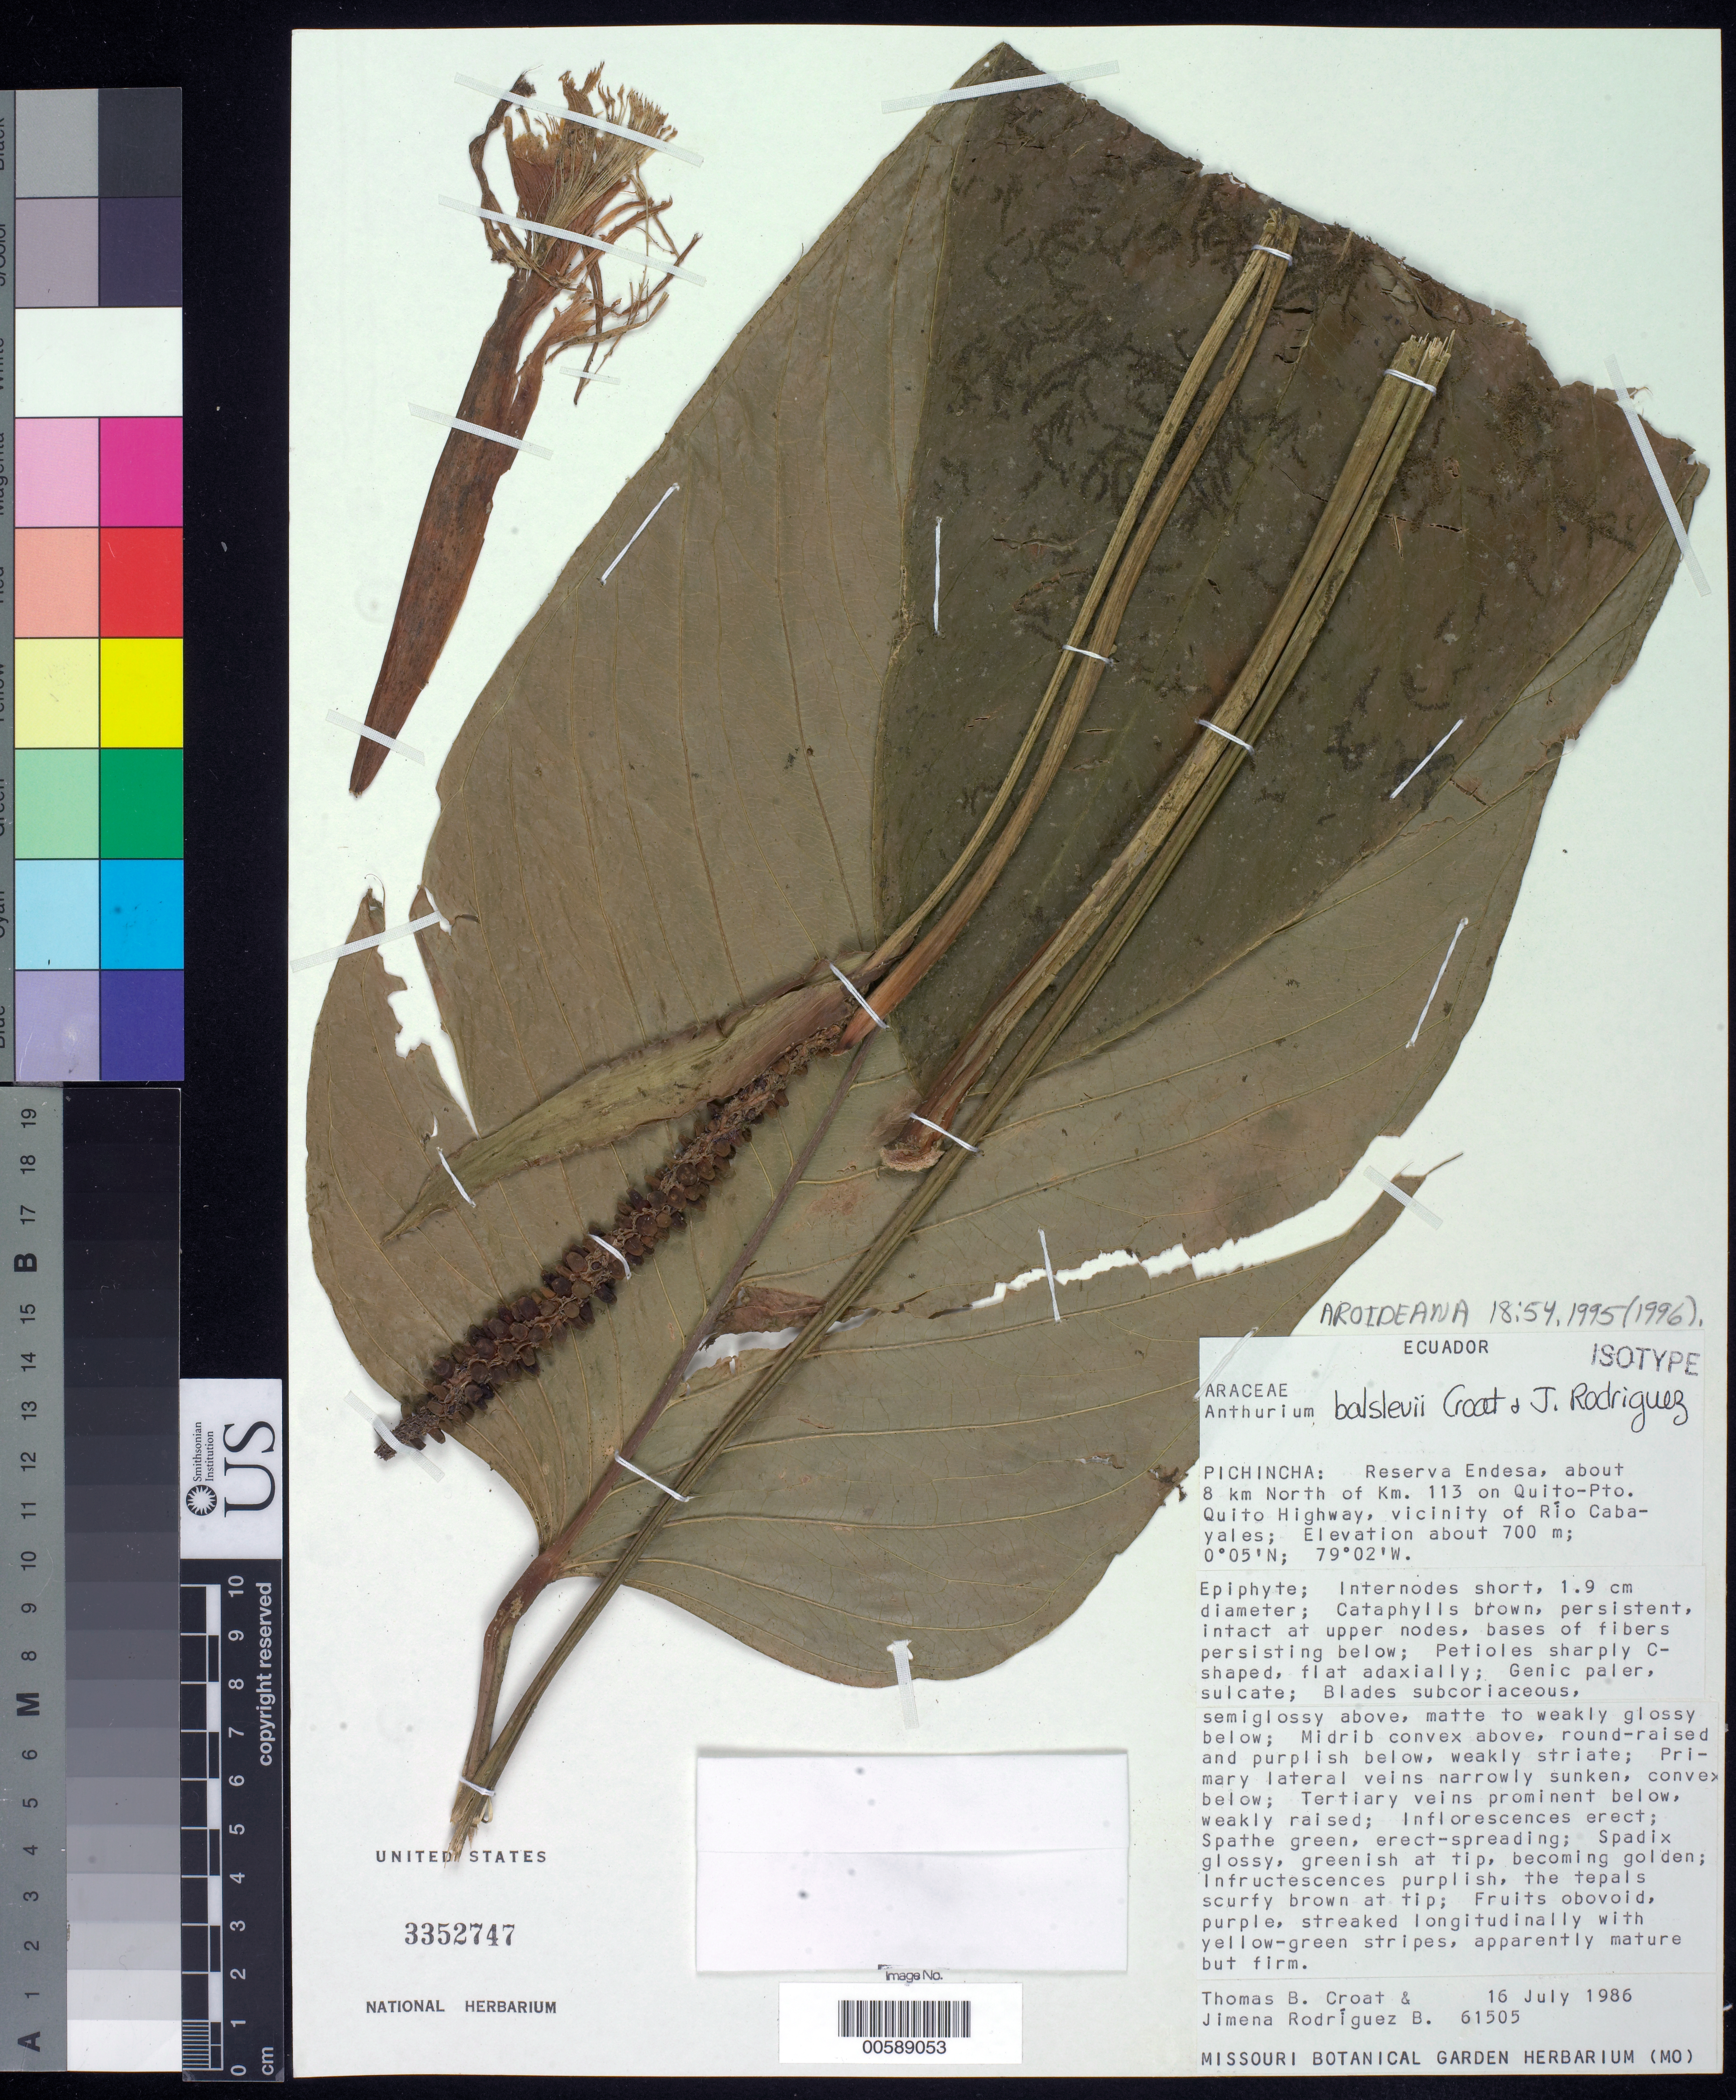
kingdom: Plantae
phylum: Tracheophyta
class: Liliopsida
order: Alismatales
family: Araceae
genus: Anthurium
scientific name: Anthurium balslevii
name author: Croat & J. Rodr.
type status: Isotype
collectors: T. B. Croat & J. Rodriguez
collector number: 61505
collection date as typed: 16 Jul 1986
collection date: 1986-07-16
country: Ecuador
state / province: Pichincha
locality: Reserva Endesa, ca. 8 km N of km. 113 on Quito-Pto. Quito highway, vicinity of Rio CaBayales.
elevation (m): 700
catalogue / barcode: US 3352747